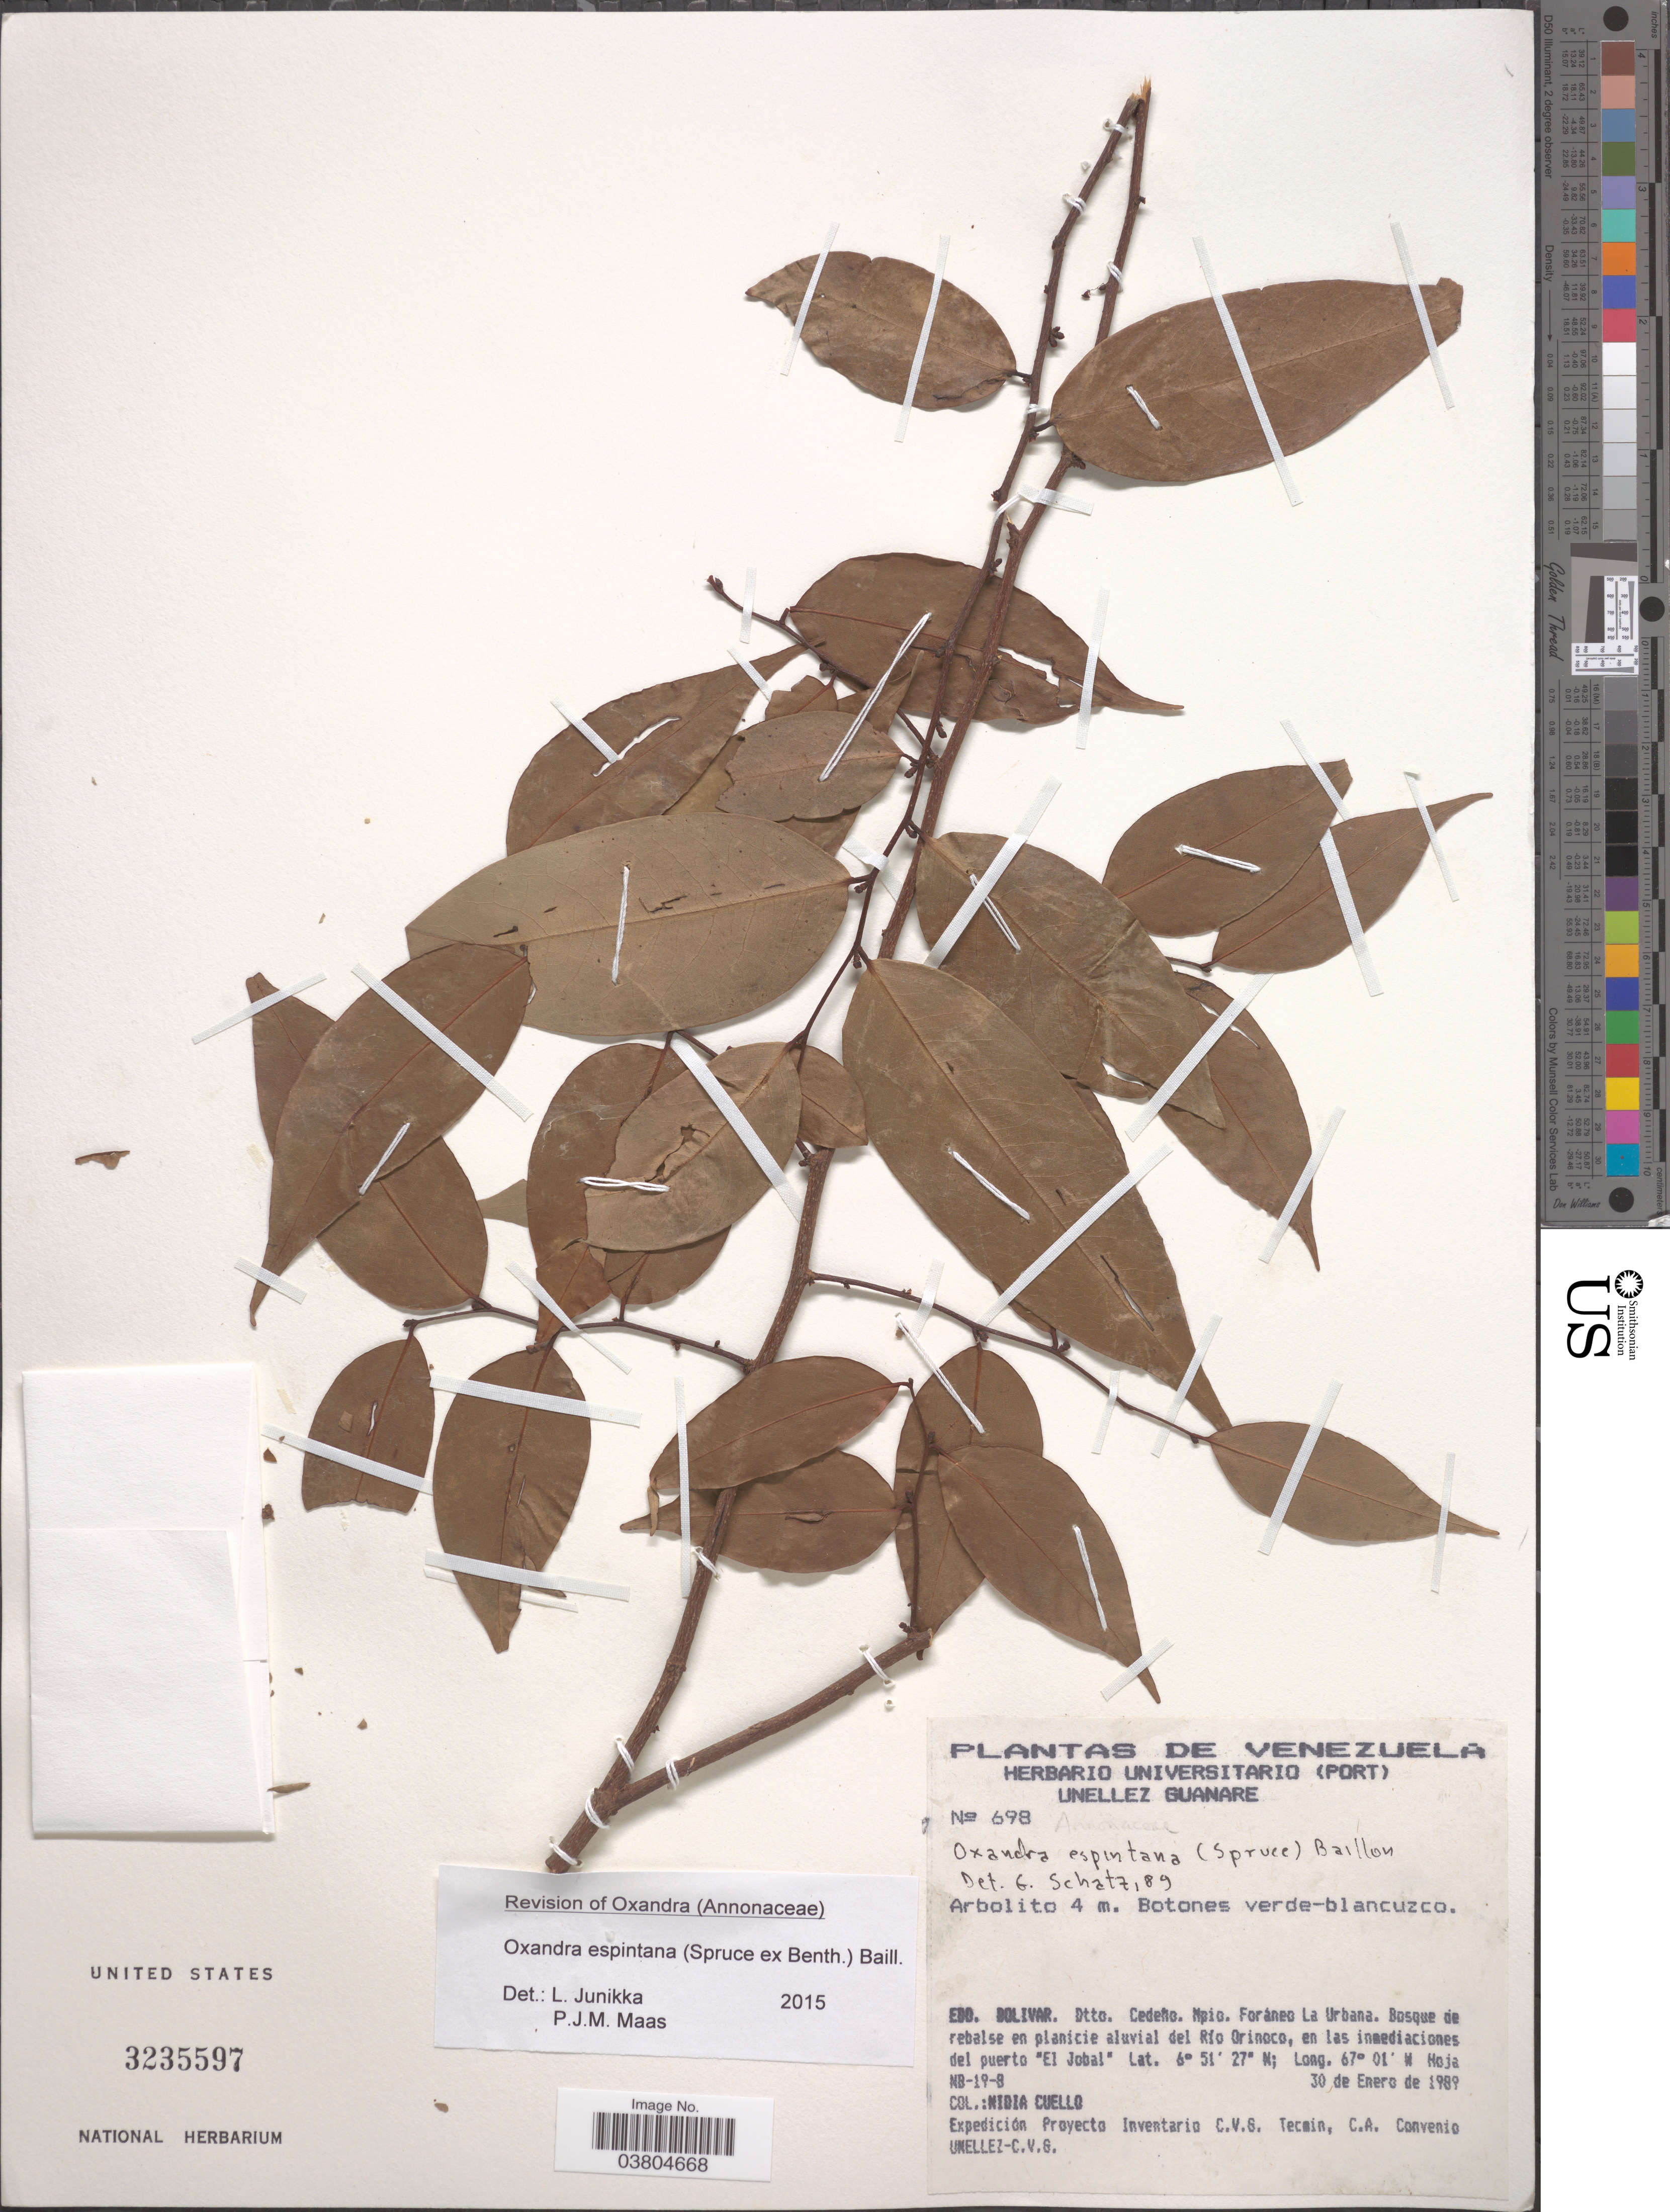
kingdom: Plantae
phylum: Tracheophyta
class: Magnoliopsida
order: Magnoliales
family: Annonaceae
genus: Oxandra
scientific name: Oxandra espintana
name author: (Spruce ex Benth.) Baill.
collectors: N. L. Cuello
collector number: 698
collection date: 1989-01-30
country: Venezuela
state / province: Bolívar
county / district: Cedeño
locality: Mun. Foráneo La Urbana, Río Orinoco del puerto "El Jobal"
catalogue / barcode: US 3235597